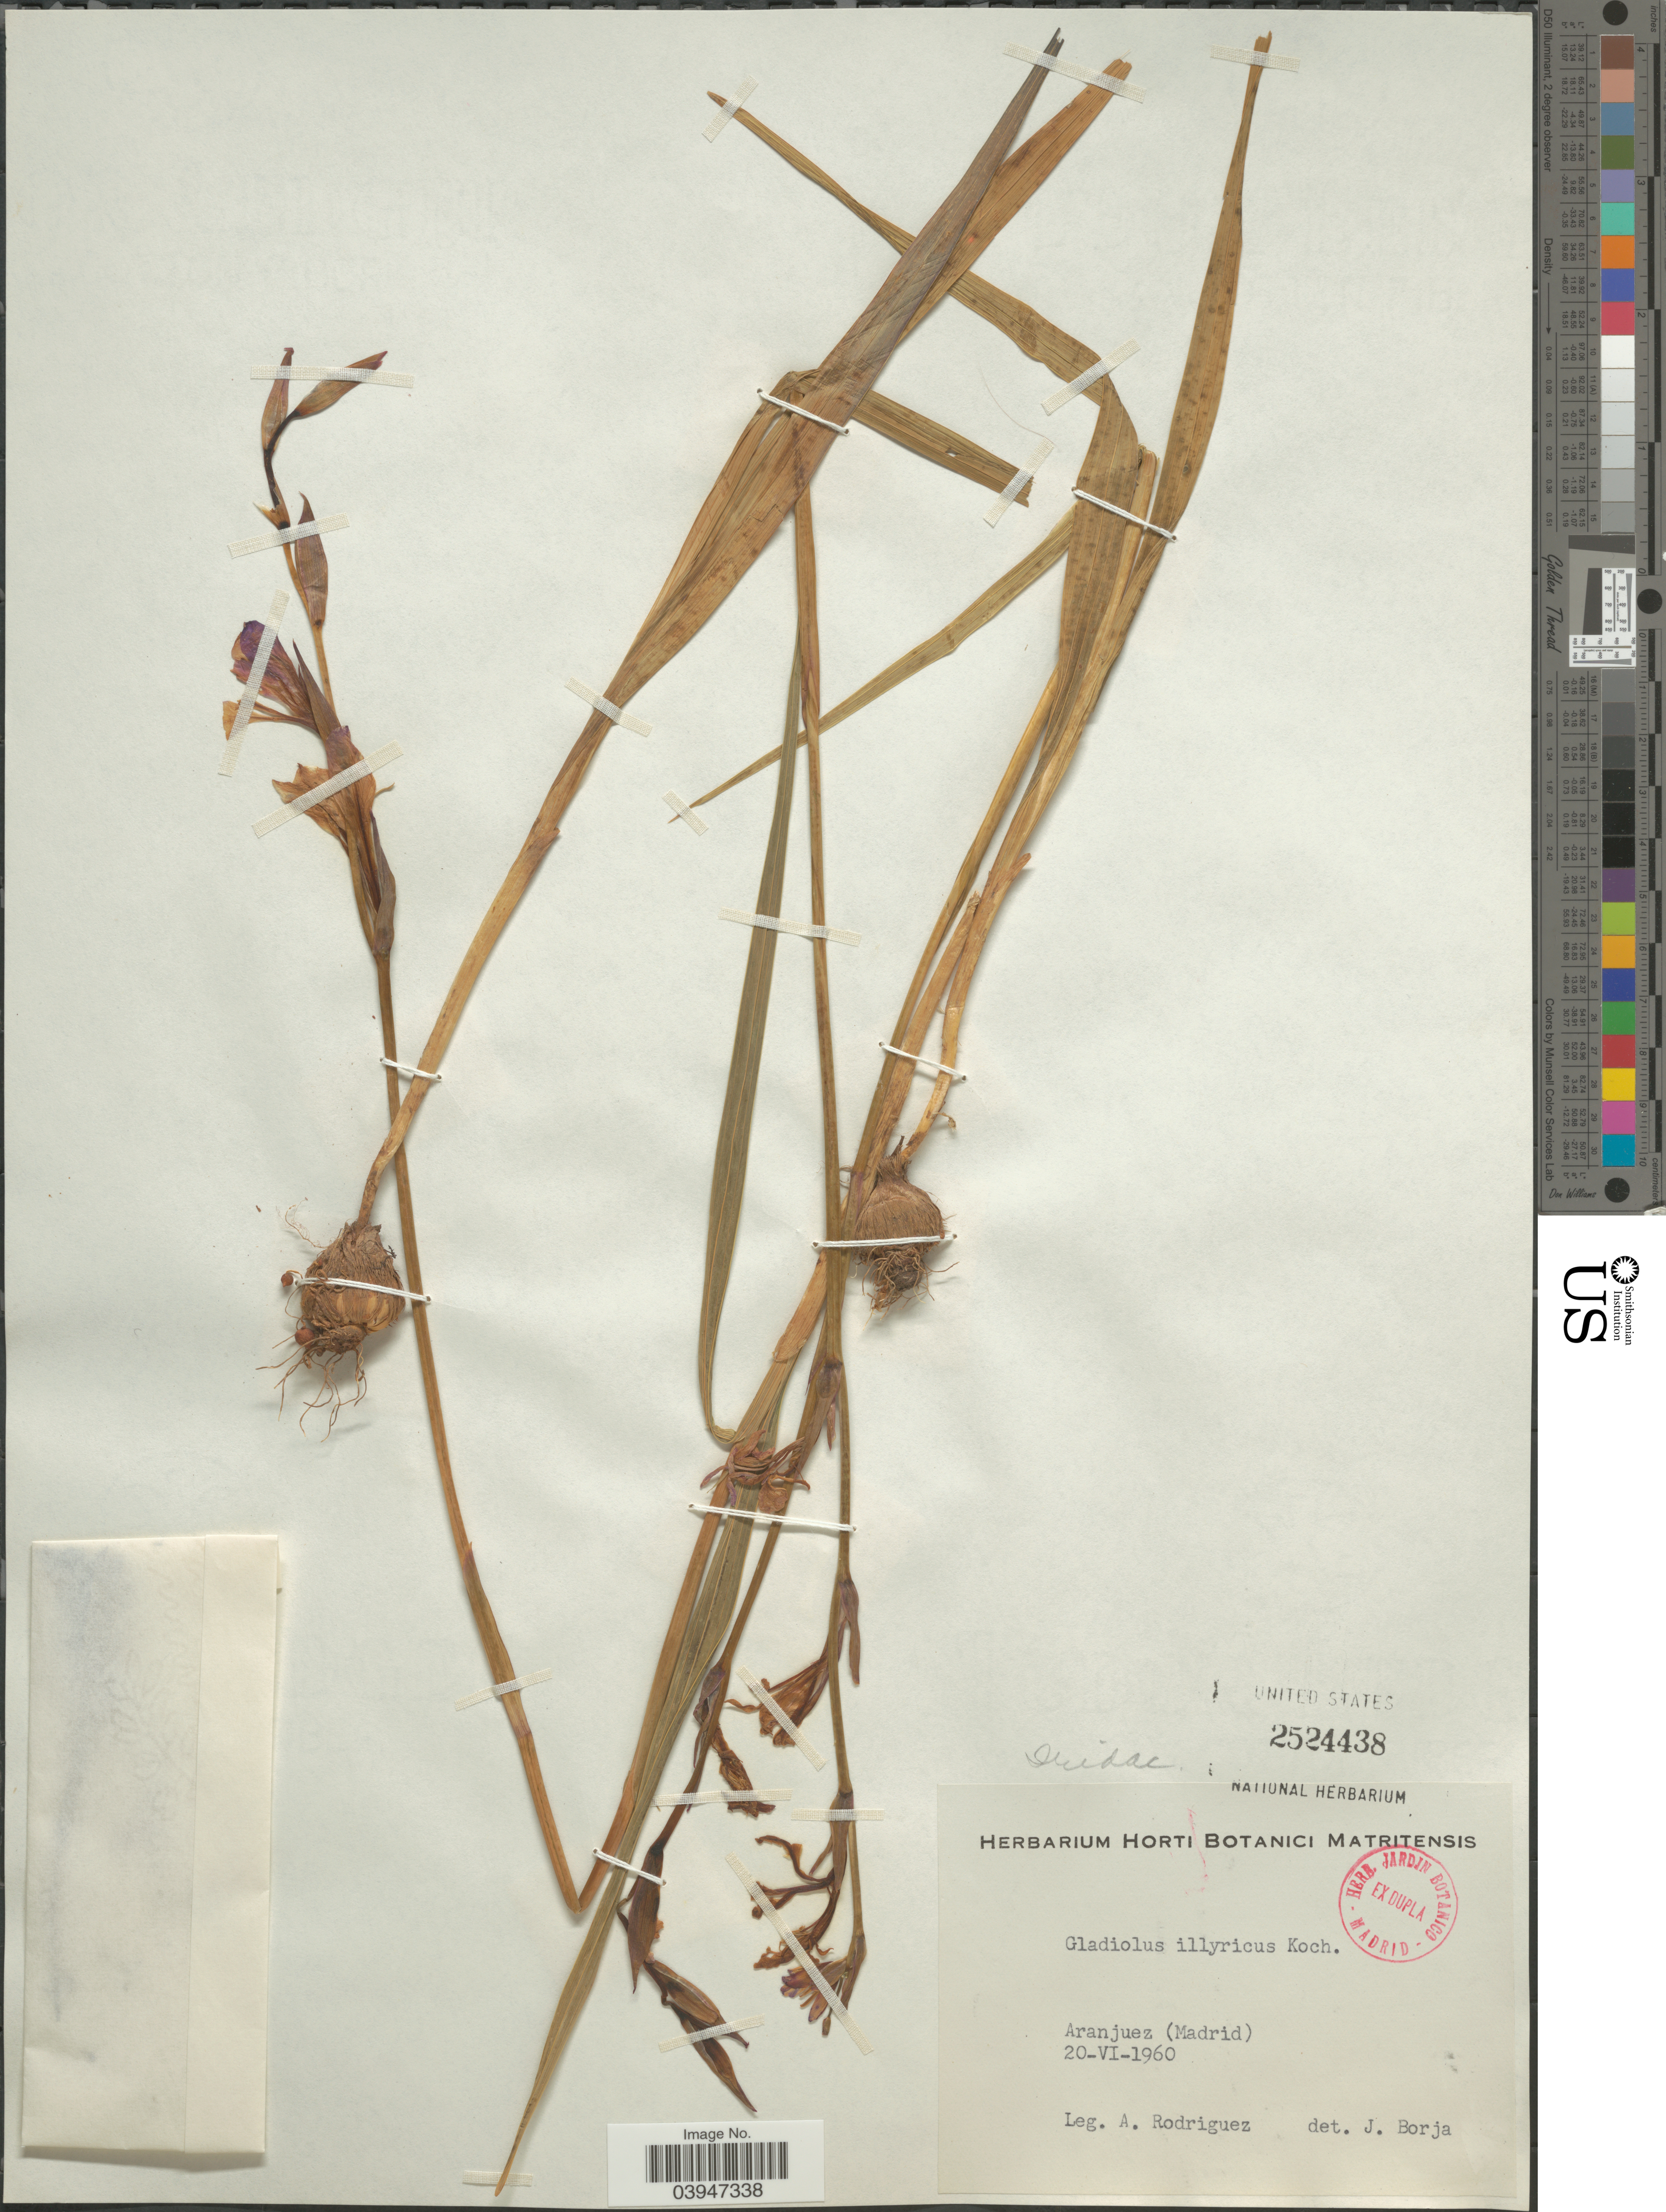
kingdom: Plantae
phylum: Tracheophyta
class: Liliopsida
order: Asparagales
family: Iridaceae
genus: Gladiolus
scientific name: Gladiolus illyricus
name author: W.D.J. Koch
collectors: A. Rodriguez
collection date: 1960-06-20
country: Spain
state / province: Madrid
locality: Aranjuez (Madrid).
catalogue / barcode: US 2524438